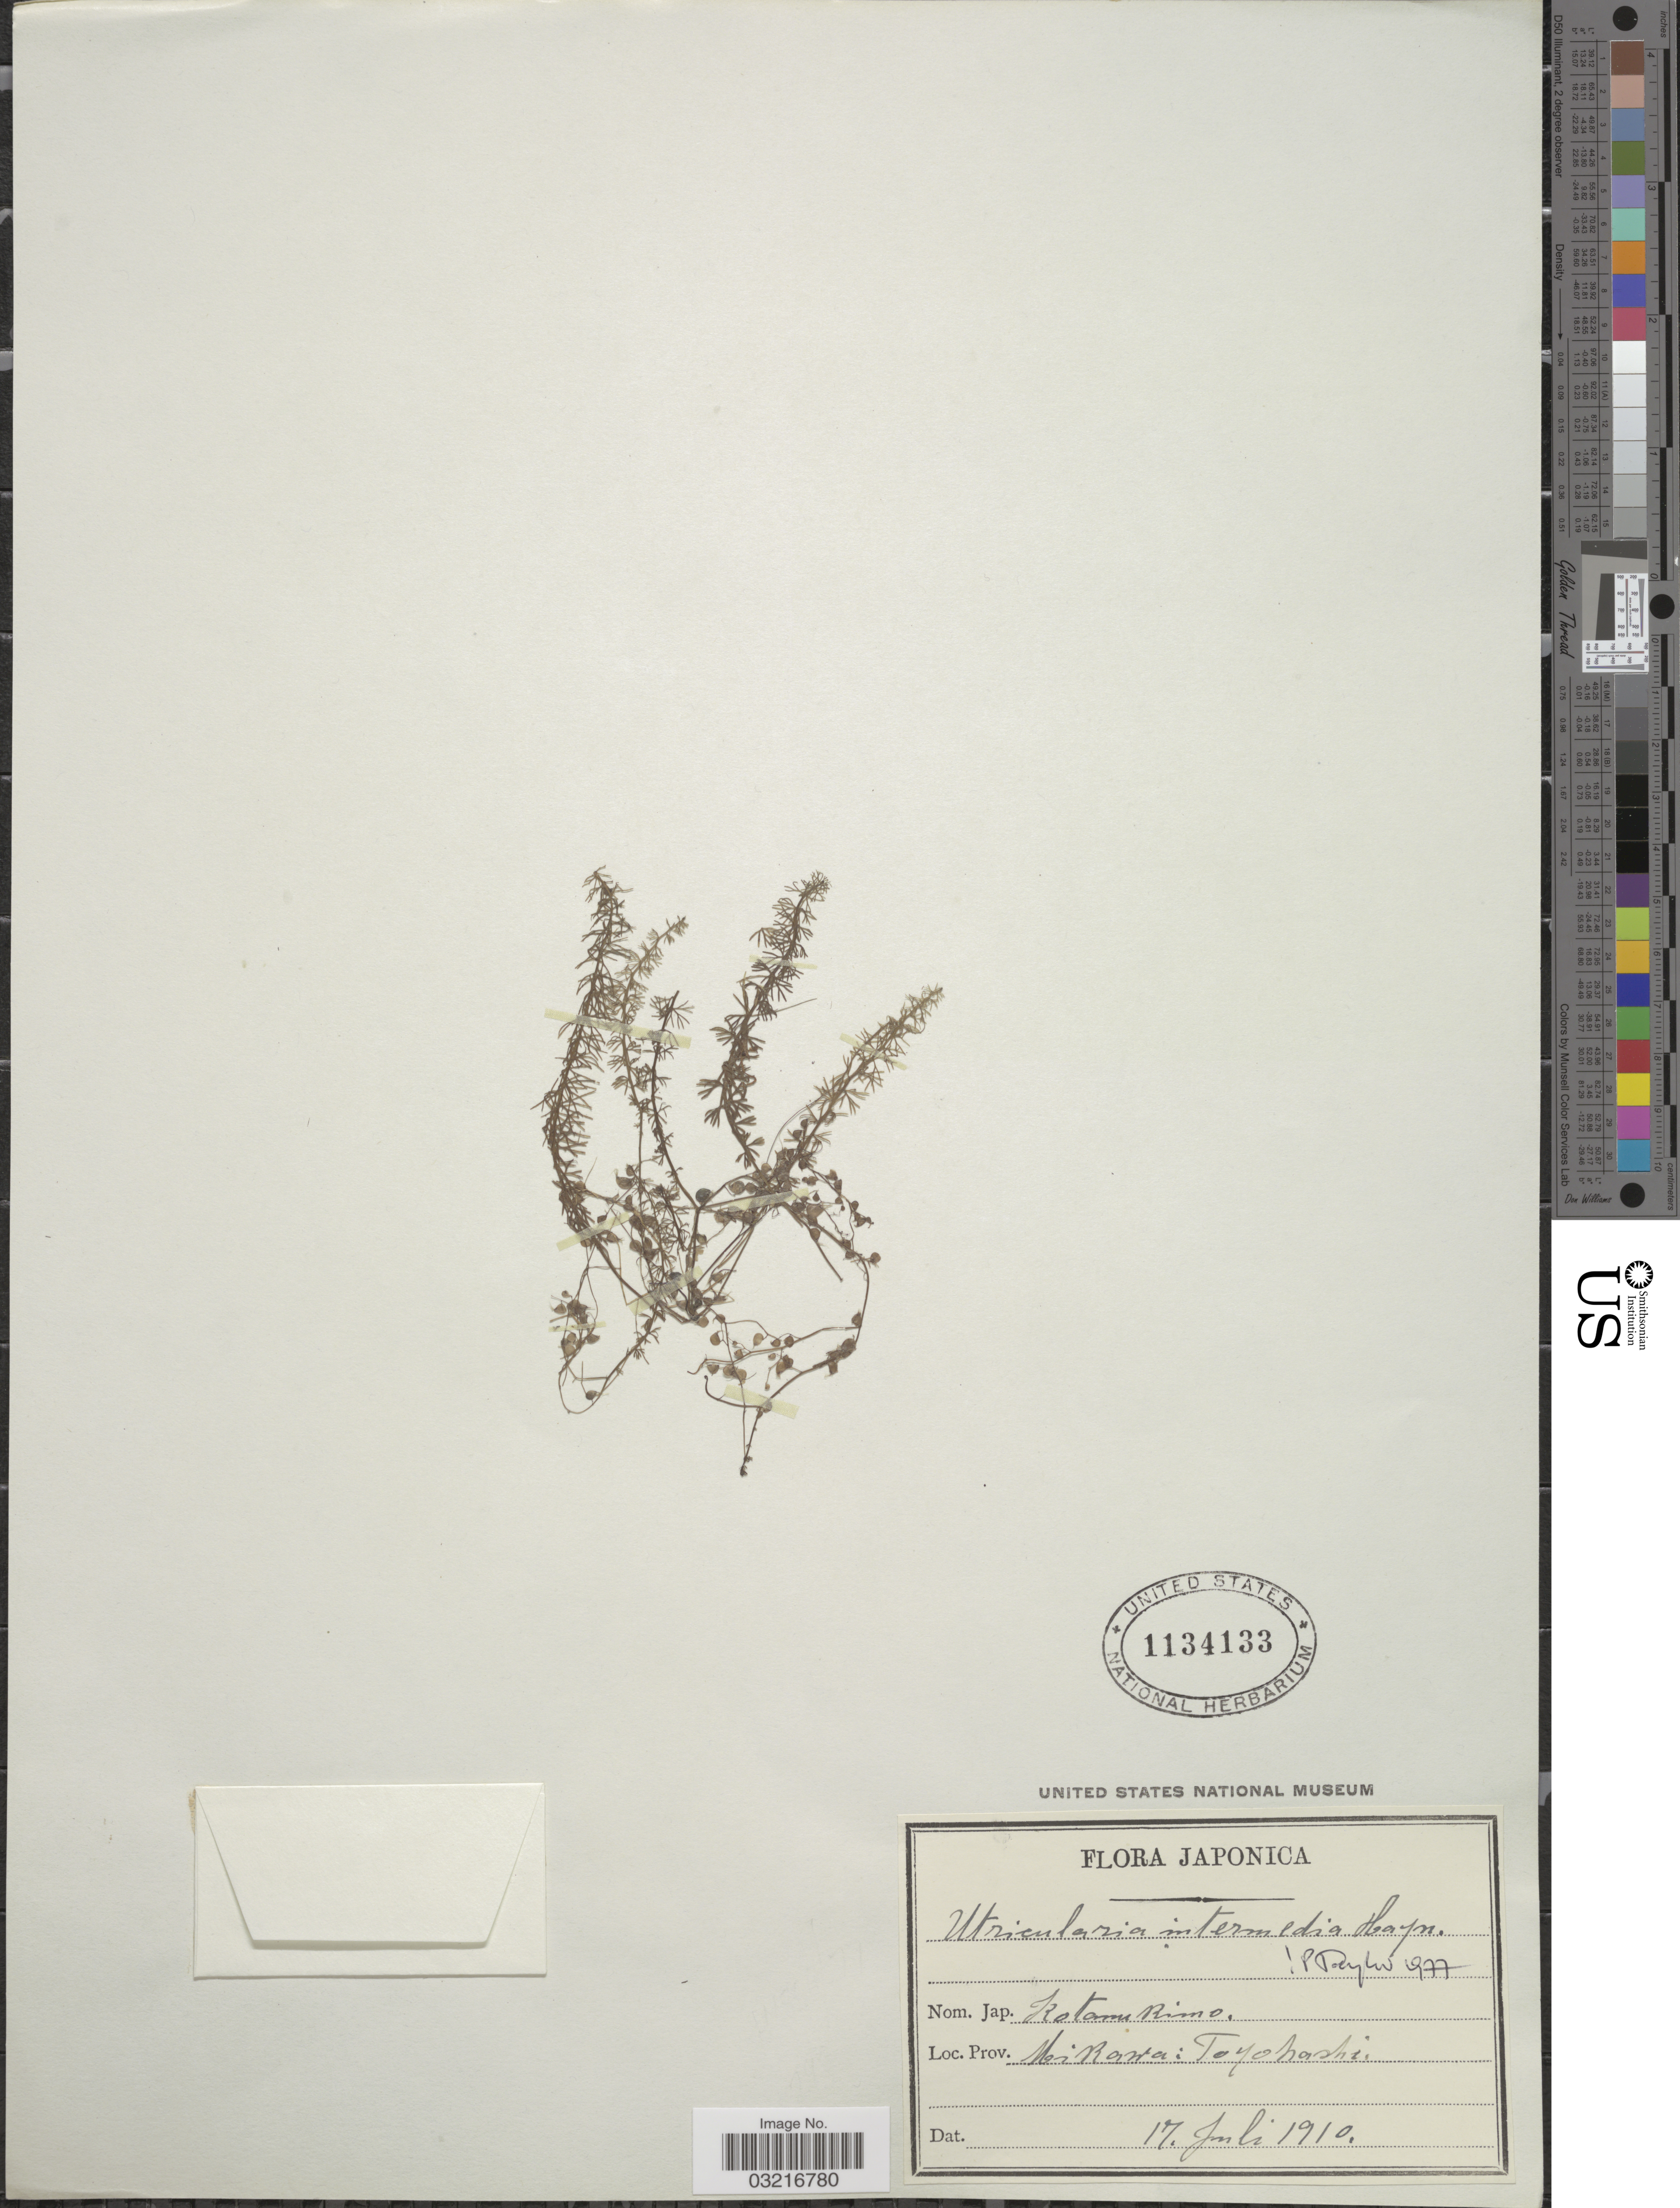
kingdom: Plantae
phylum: Tracheophyta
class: Magnoliopsida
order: Lamiales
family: Lentibulariaceae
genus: Utricularia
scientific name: Utricularia intermedia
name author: Hayne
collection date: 1910-07-17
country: Japan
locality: Mikawa: Toyohashi.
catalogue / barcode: US 1134133